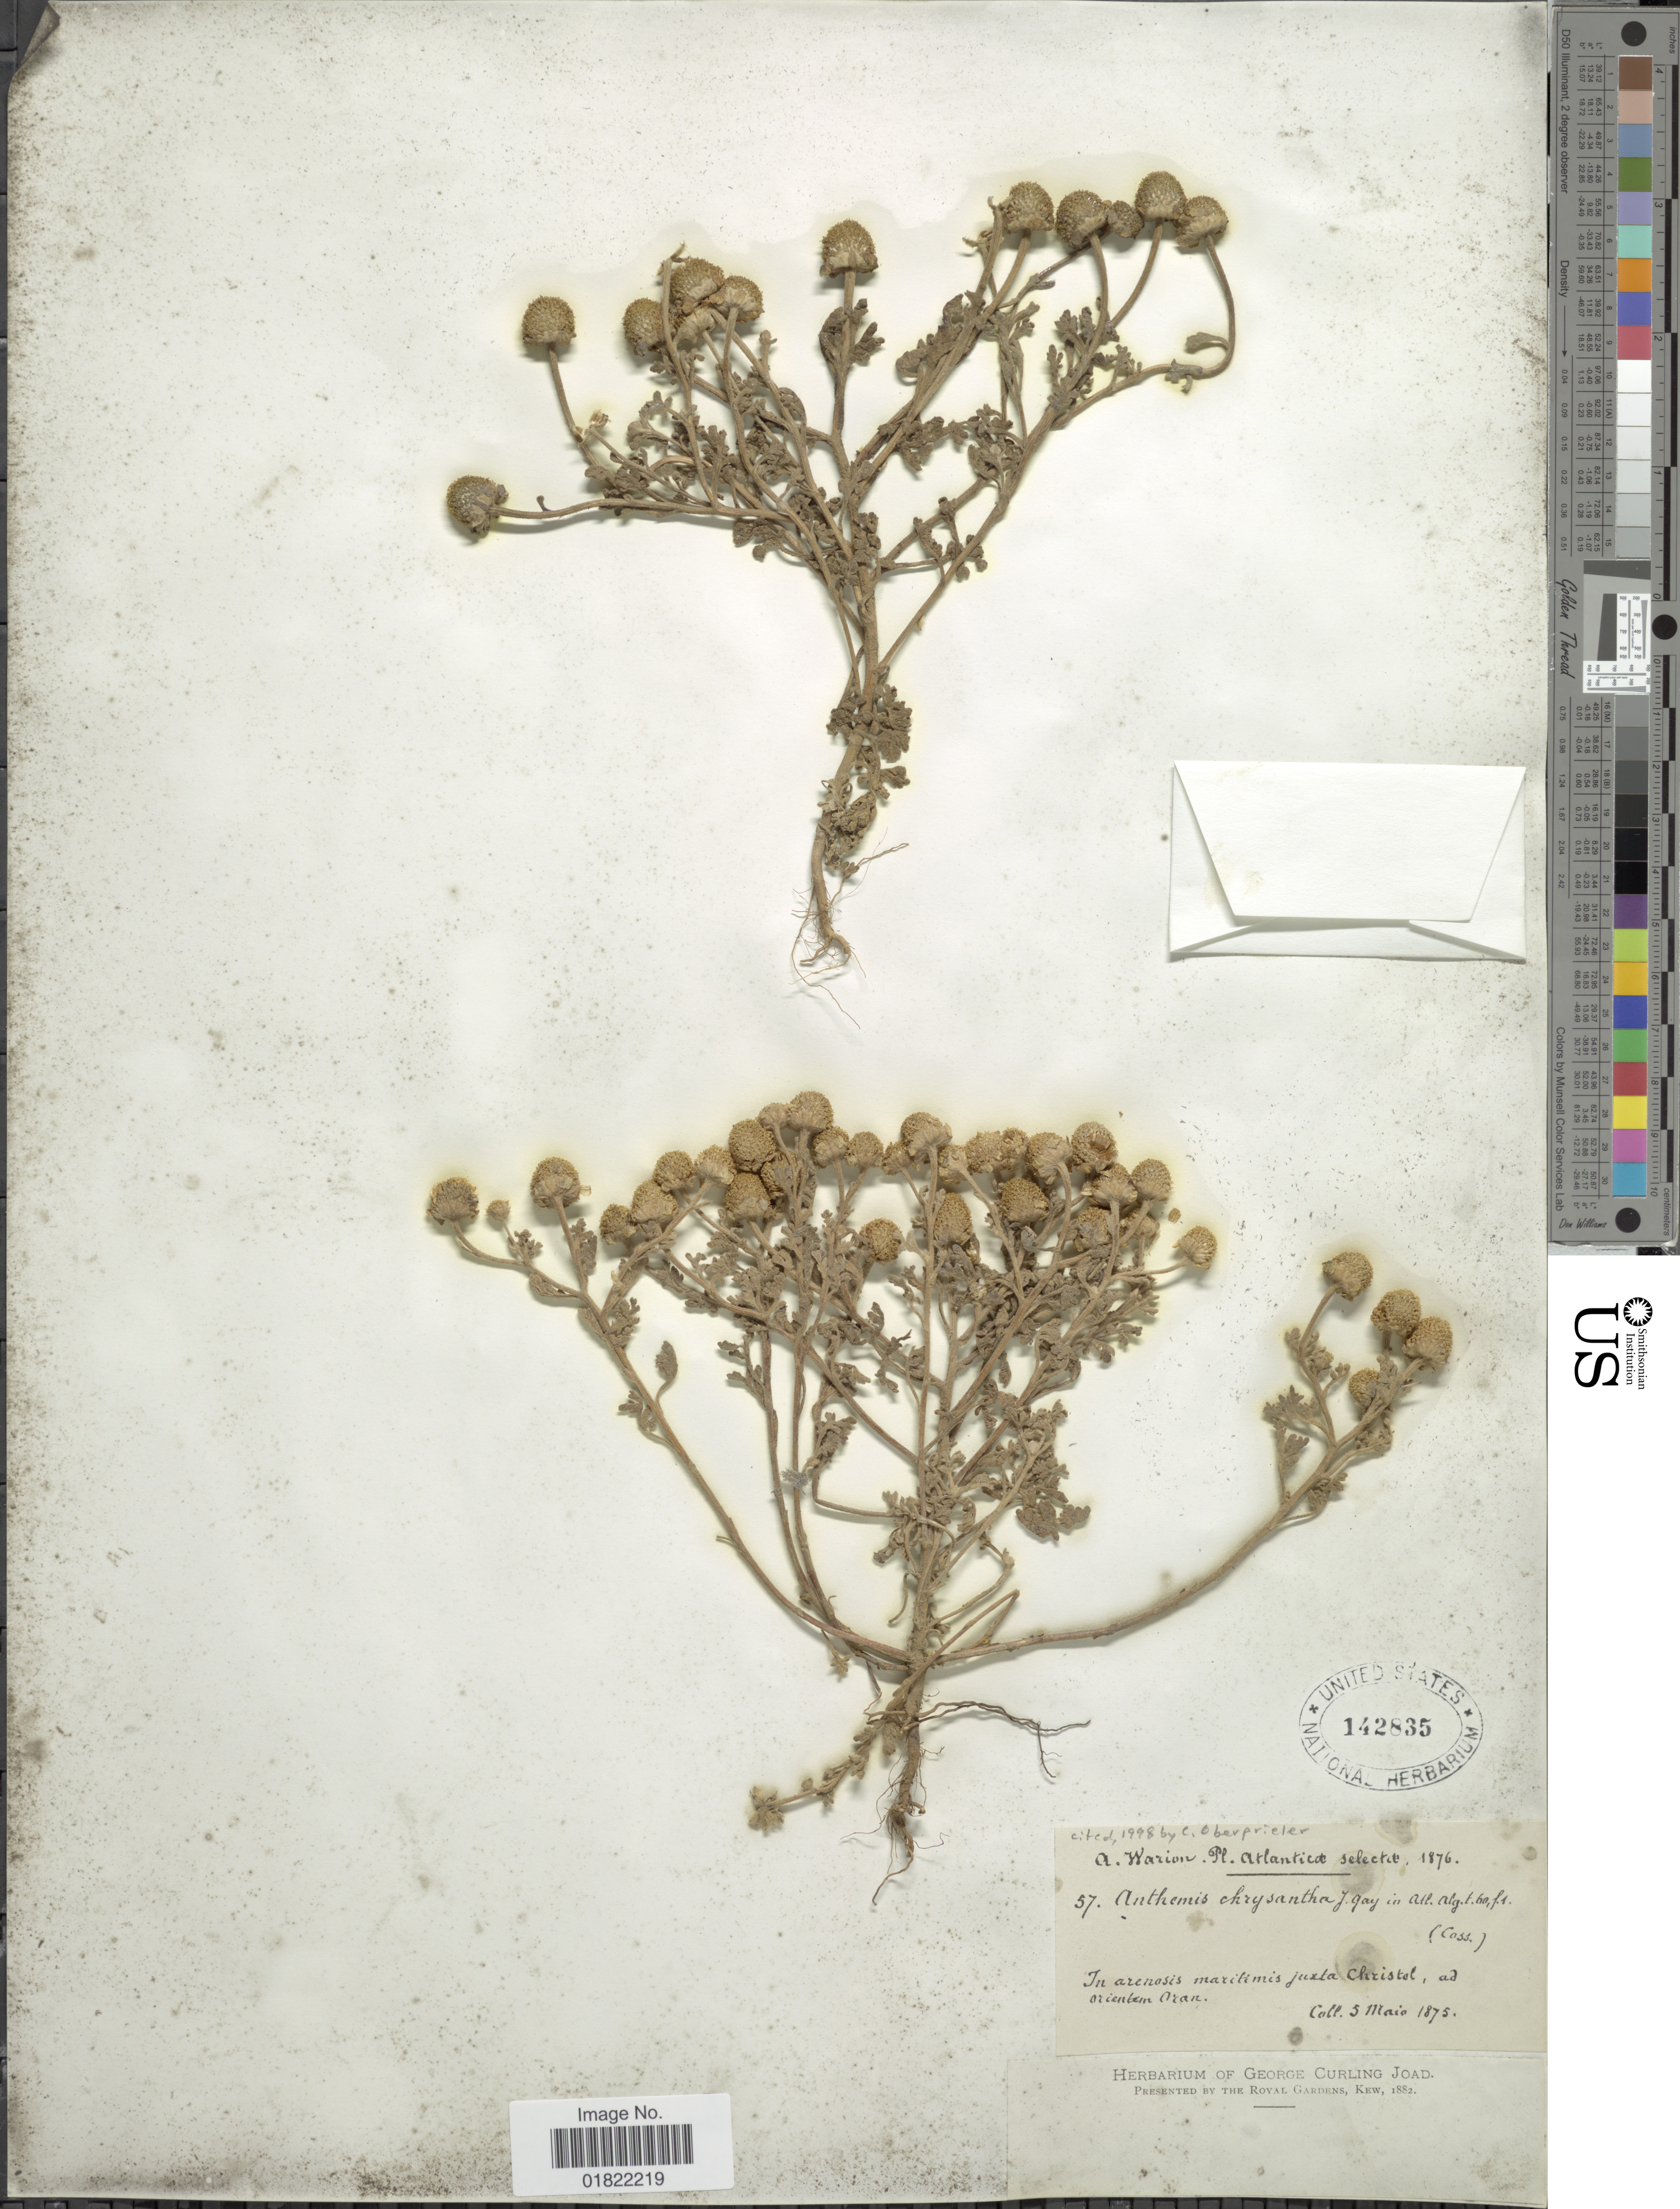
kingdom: Plantae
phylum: Tracheophyta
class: Magnoliopsida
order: Asterales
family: Asteraceae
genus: Anthemis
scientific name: Anthemis chrysantha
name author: J. Gay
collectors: A. Warion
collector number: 57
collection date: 1875-05-05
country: Algeria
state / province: Oran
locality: In arenasis maritimis juxta Christel, ad orientein Oran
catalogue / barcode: US 142835